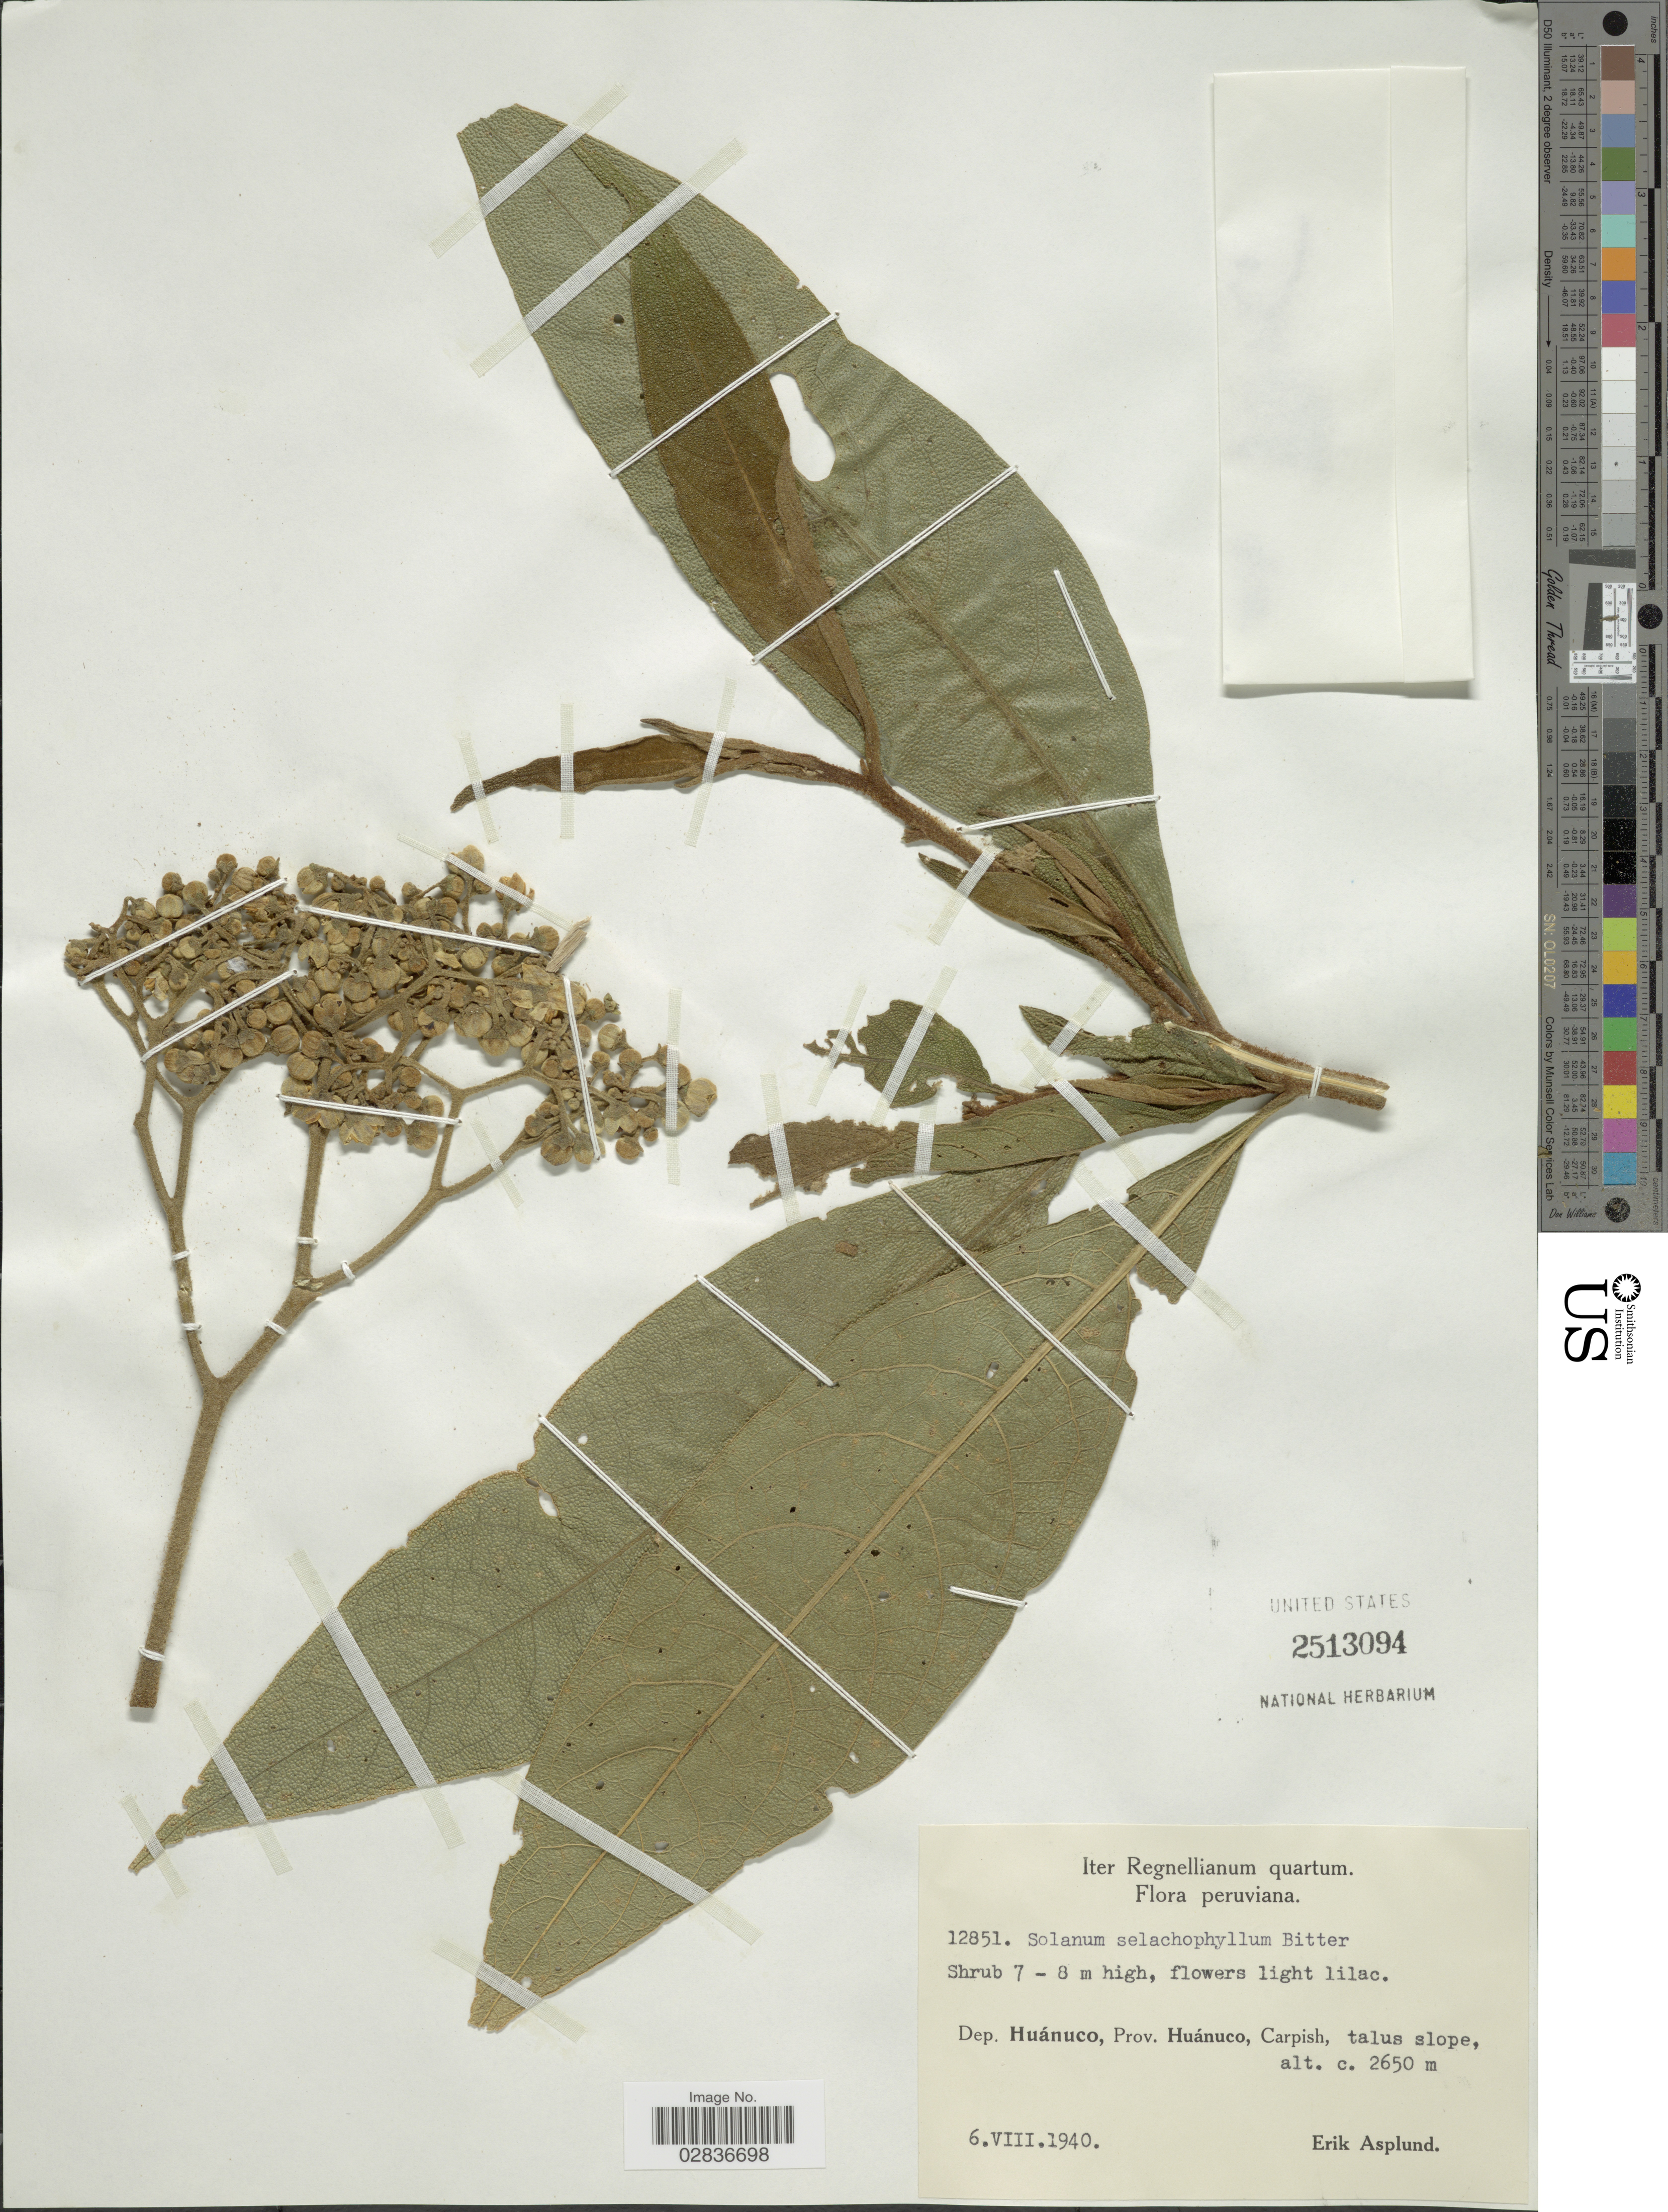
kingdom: Plantae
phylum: Tracheophyta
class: Magnoliopsida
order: Solanales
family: Solanaceae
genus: Solanum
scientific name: Solanum selachophyllum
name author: Bitter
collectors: E. Asplund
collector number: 12851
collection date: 1940-08-06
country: Peru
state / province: Huánuco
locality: Dep. Huánuco, Prov. Huánuco, Carpish, talus slope.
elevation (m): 2650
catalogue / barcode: US 2513094